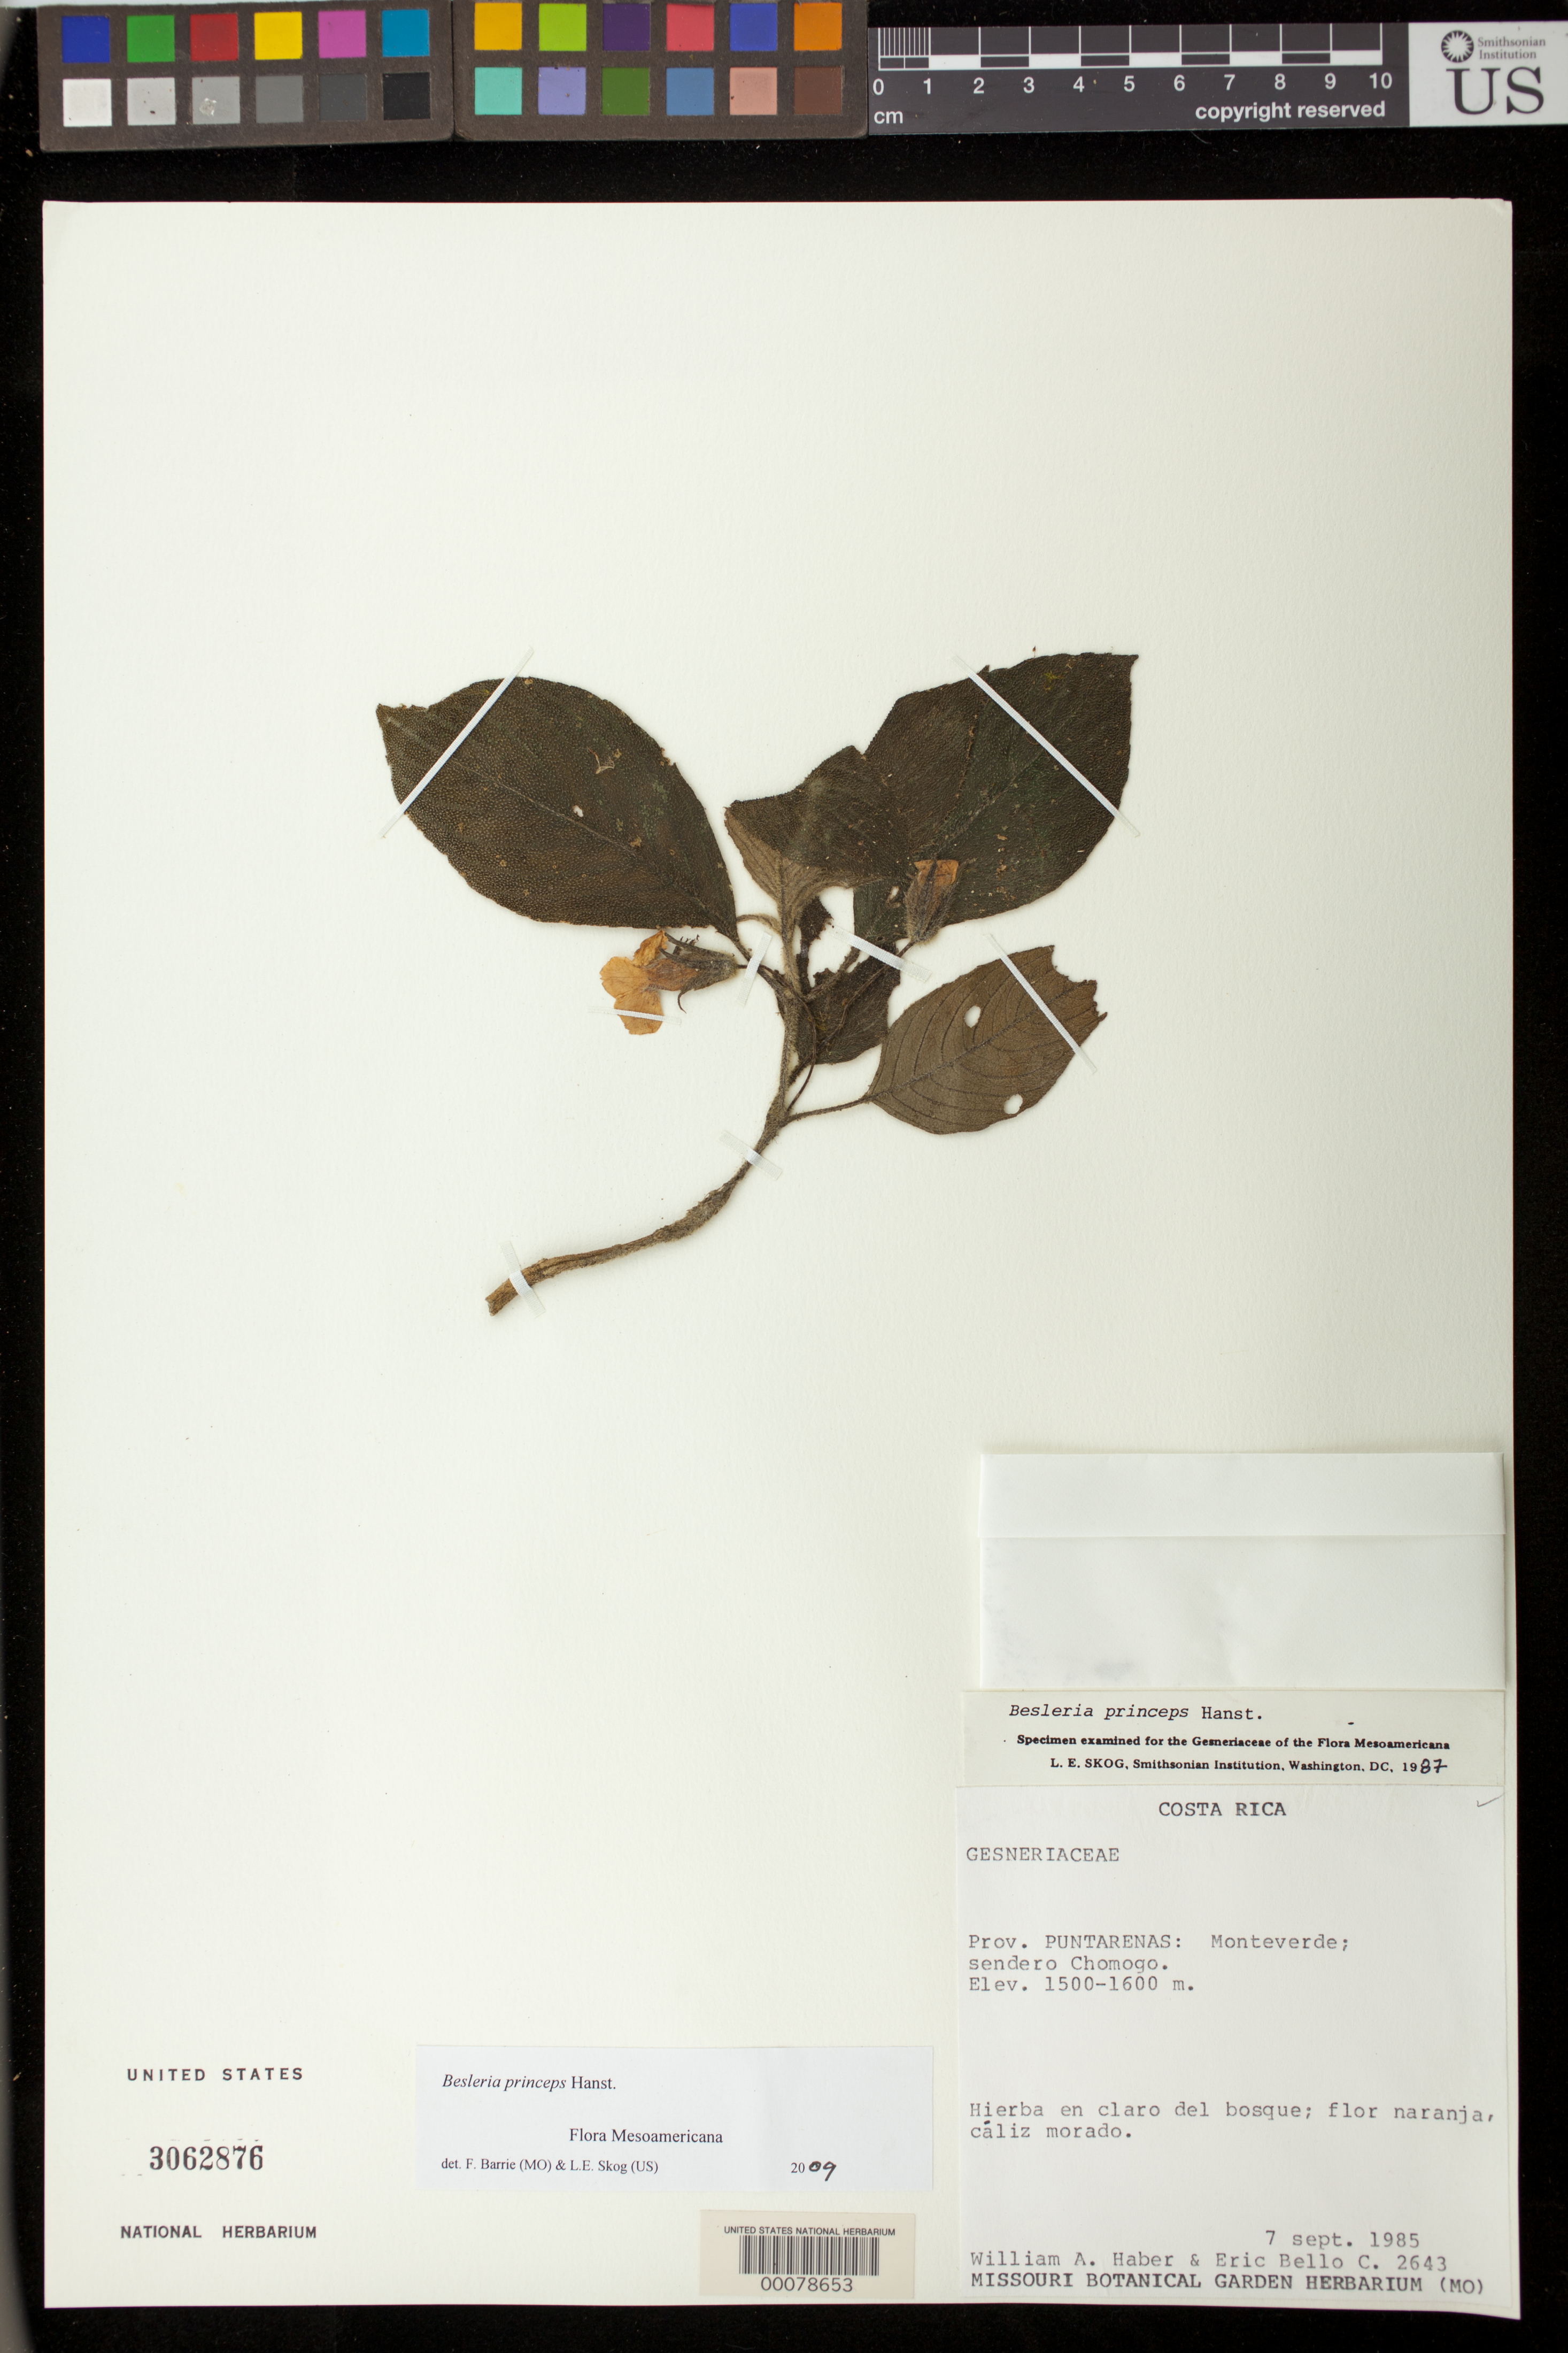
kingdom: Plantae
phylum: Tracheophyta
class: Magnoliopsida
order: Lamiales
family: Gesneriaceae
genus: Besleria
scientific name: Besleria princeps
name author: Hanst.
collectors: W. A. Haber & E. Bello C.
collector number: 2643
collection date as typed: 07 Sep 1985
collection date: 1985-09-07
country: Costa Rica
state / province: Puntarenas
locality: Monteverde, sendero Chomogo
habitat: Forest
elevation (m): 1500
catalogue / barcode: US 3062876